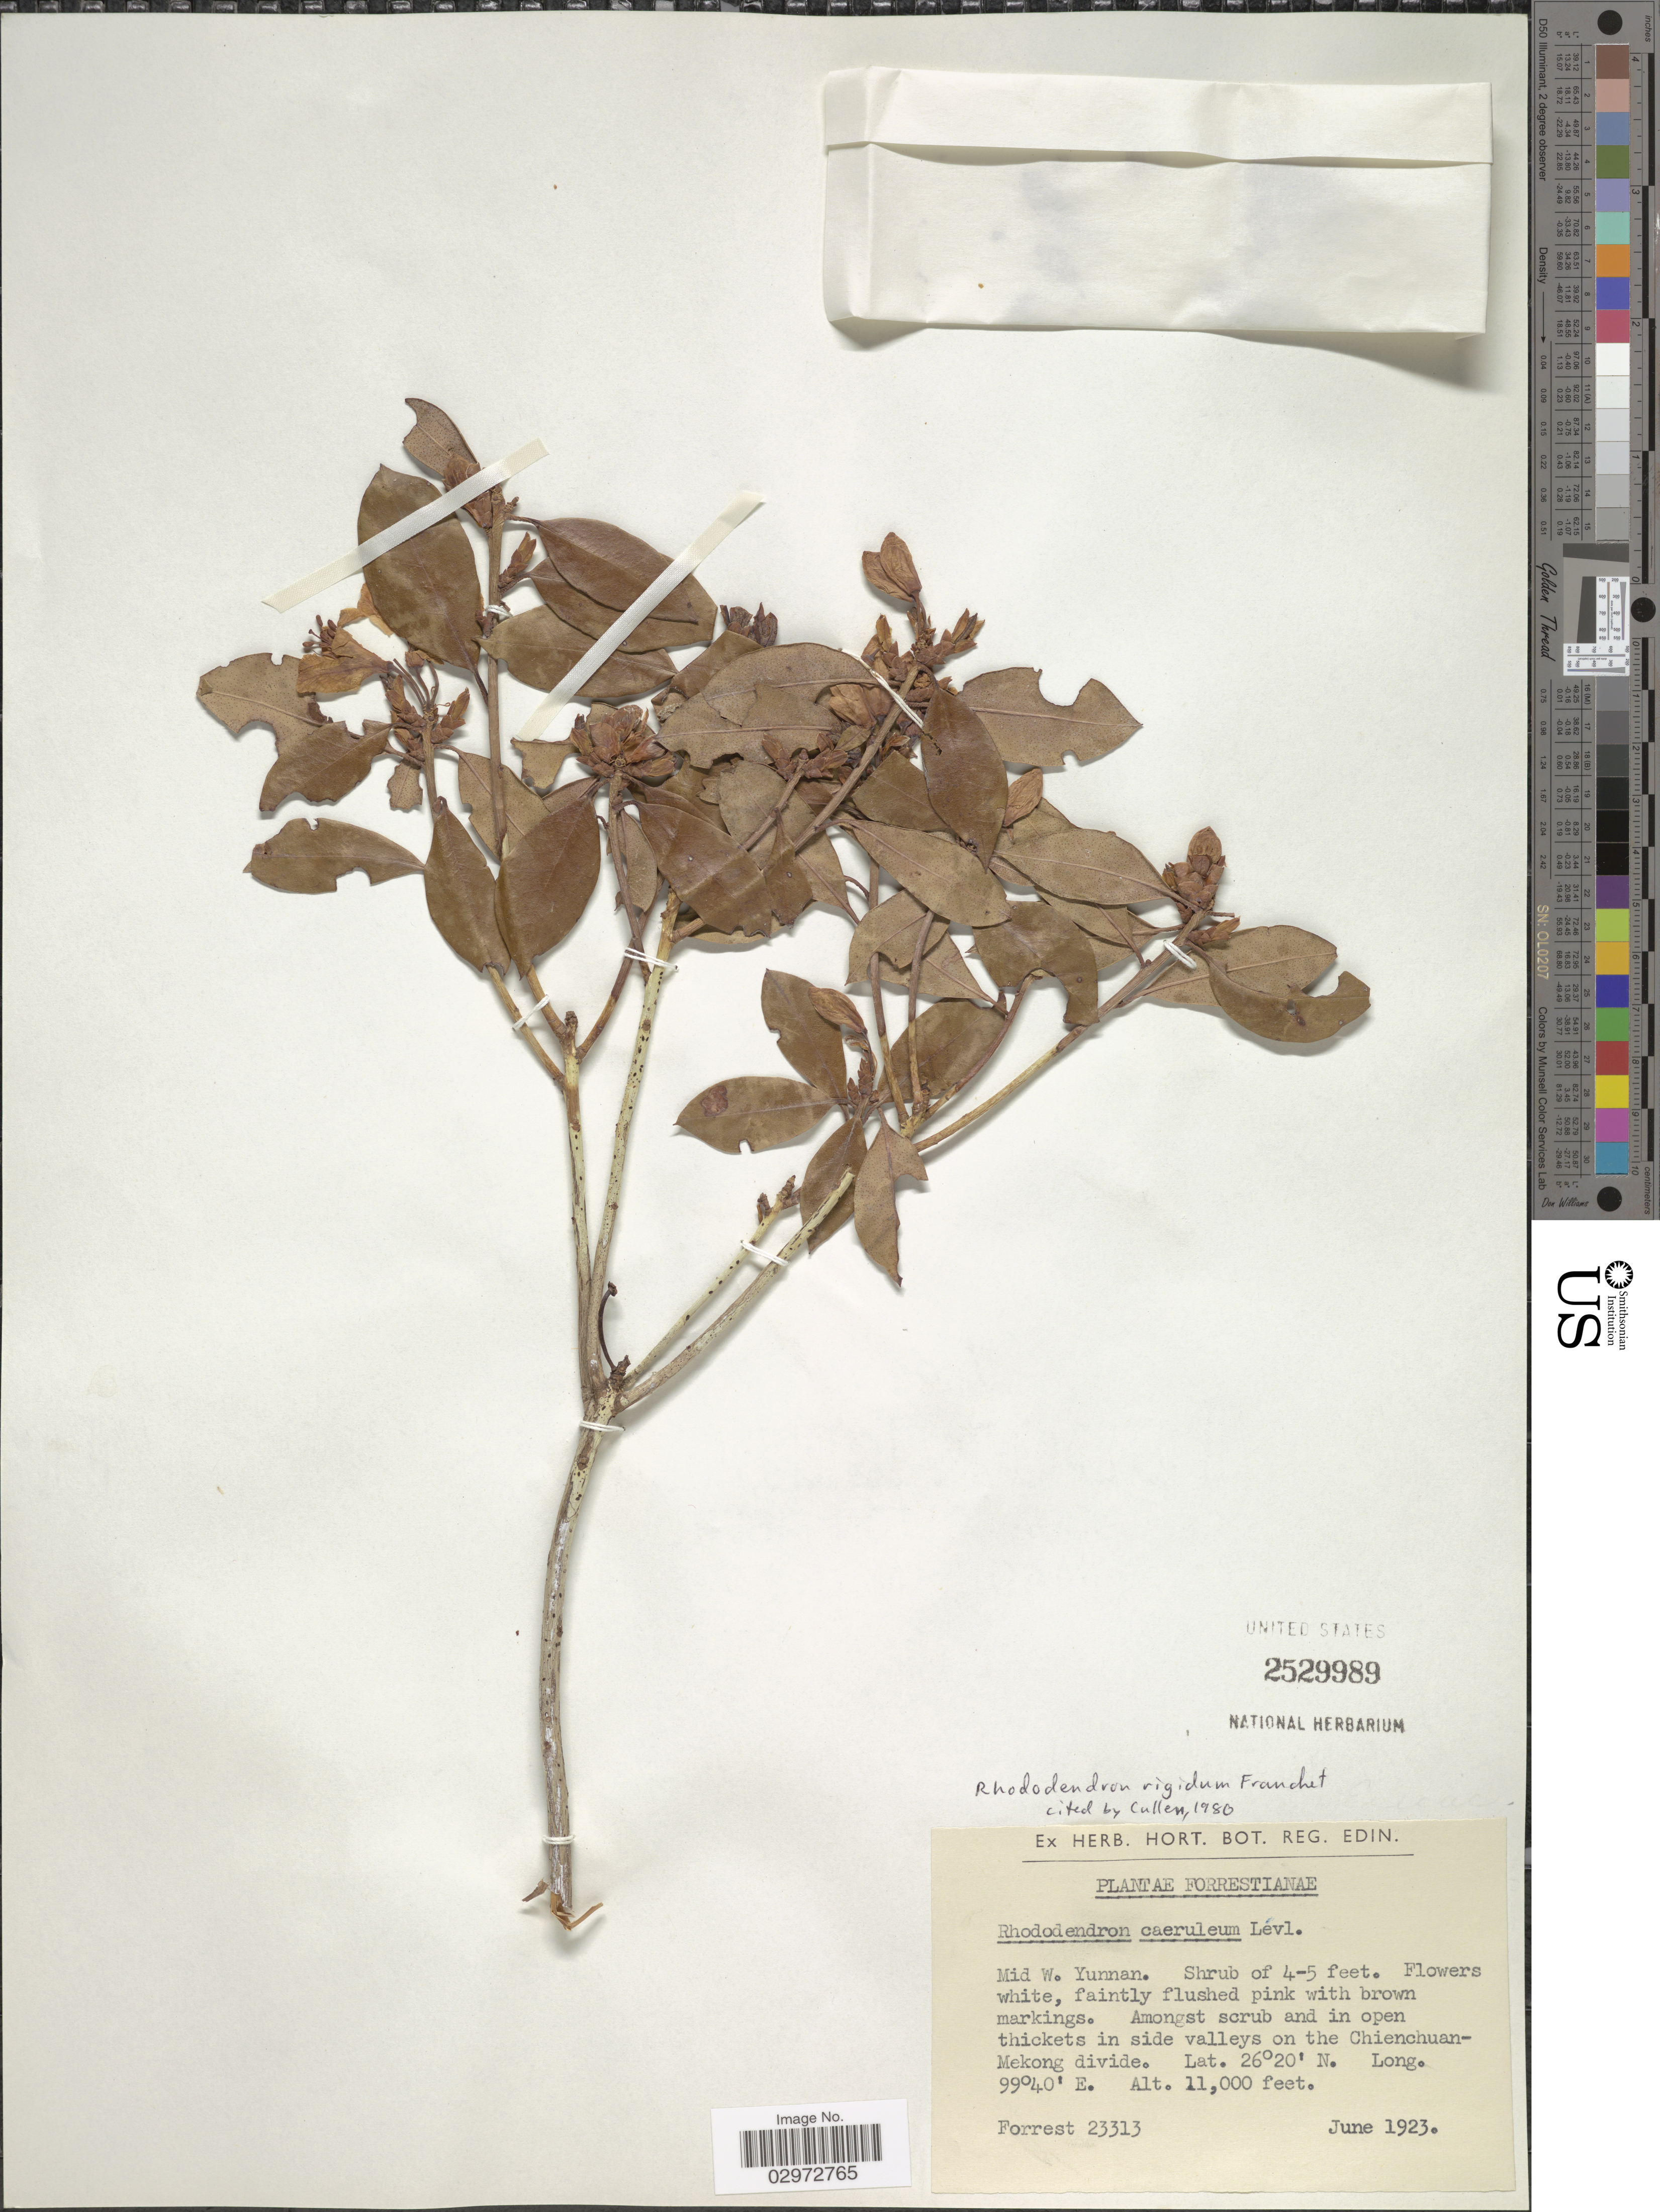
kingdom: Plantae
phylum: Tracheophyta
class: Magnoliopsida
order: Ericales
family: Ericaceae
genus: Rhododendron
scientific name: Rhododendron rigidum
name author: Franch.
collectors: -. Forrest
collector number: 23313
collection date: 1923-06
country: China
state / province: Yunnan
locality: Mid W. Yunnan. Among scrub and in open thickets in side valleys on the Chienchuan-Mekong divide.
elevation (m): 3353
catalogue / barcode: US 2529989